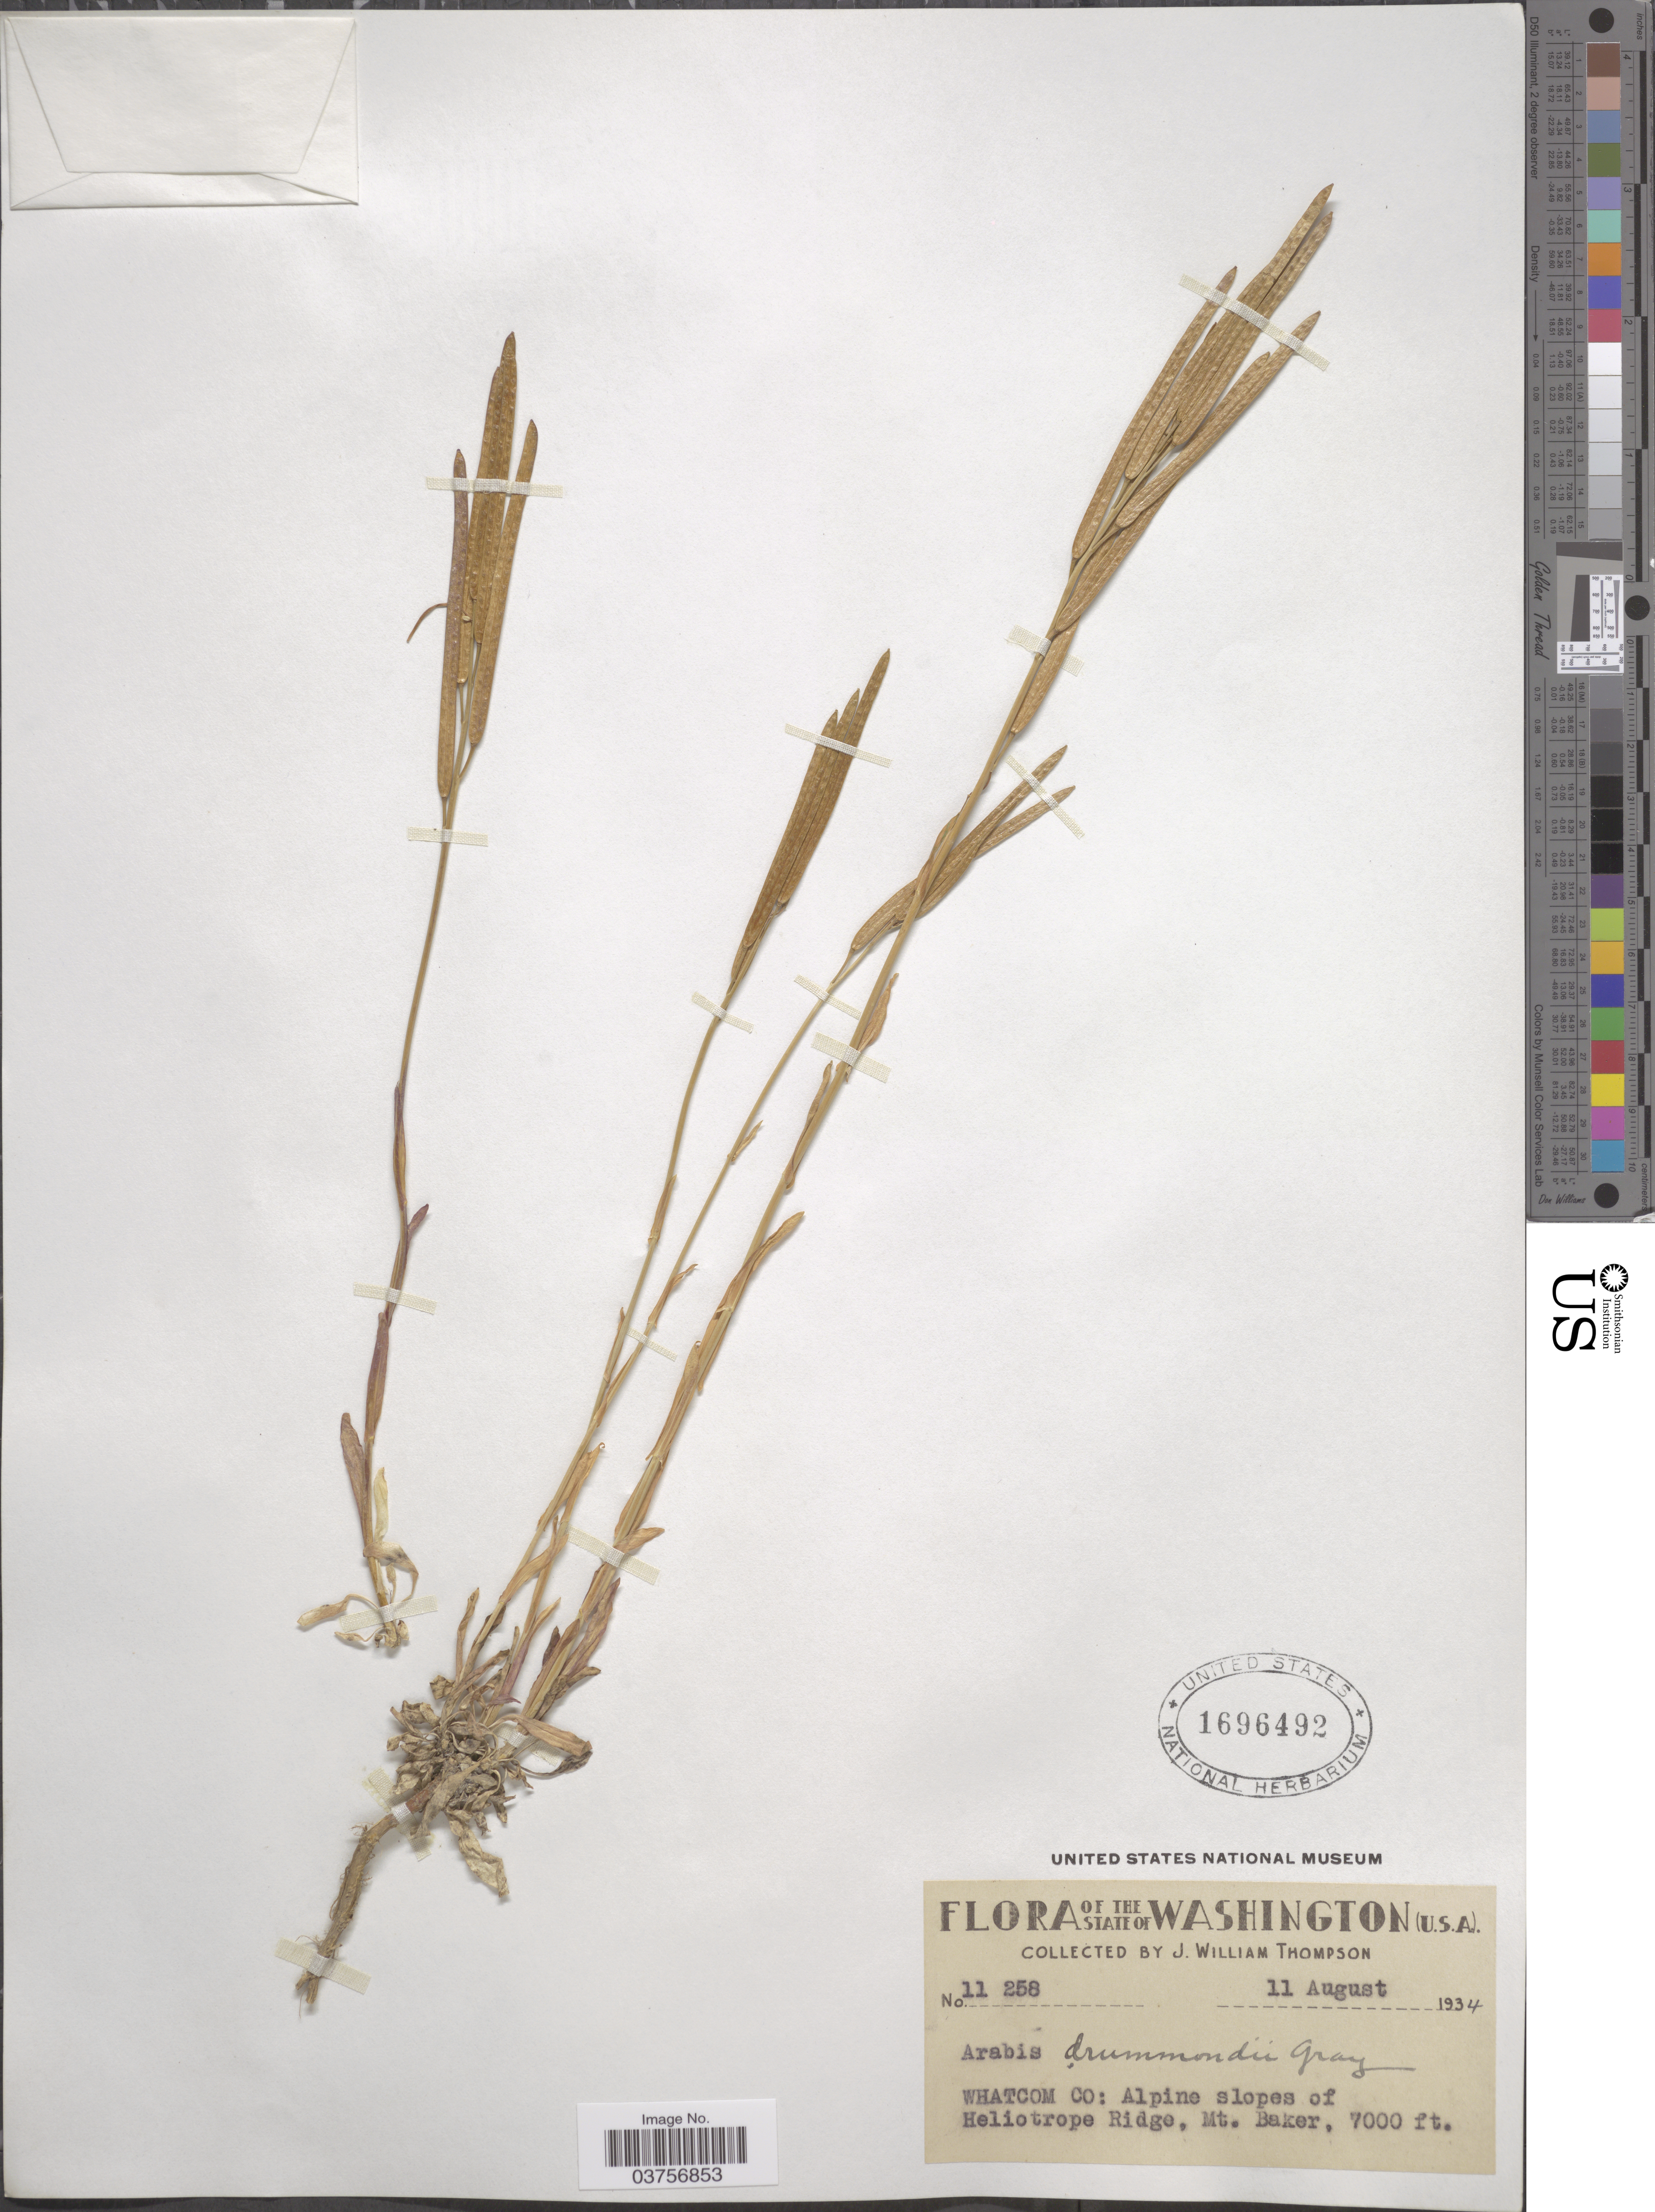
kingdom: Plantae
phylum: Tracheophyta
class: Magnoliopsida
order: Brassicales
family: Brassicaceae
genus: Arabis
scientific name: Arabis drummondii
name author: A. Gray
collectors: J. W. Thompson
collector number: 11258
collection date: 1934-08-11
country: United States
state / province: Washington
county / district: Whitman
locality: Whatcom Co: Alpine slopes of Heliotrope Ridge, Mt. Baker.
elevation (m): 2134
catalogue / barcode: US 1696492